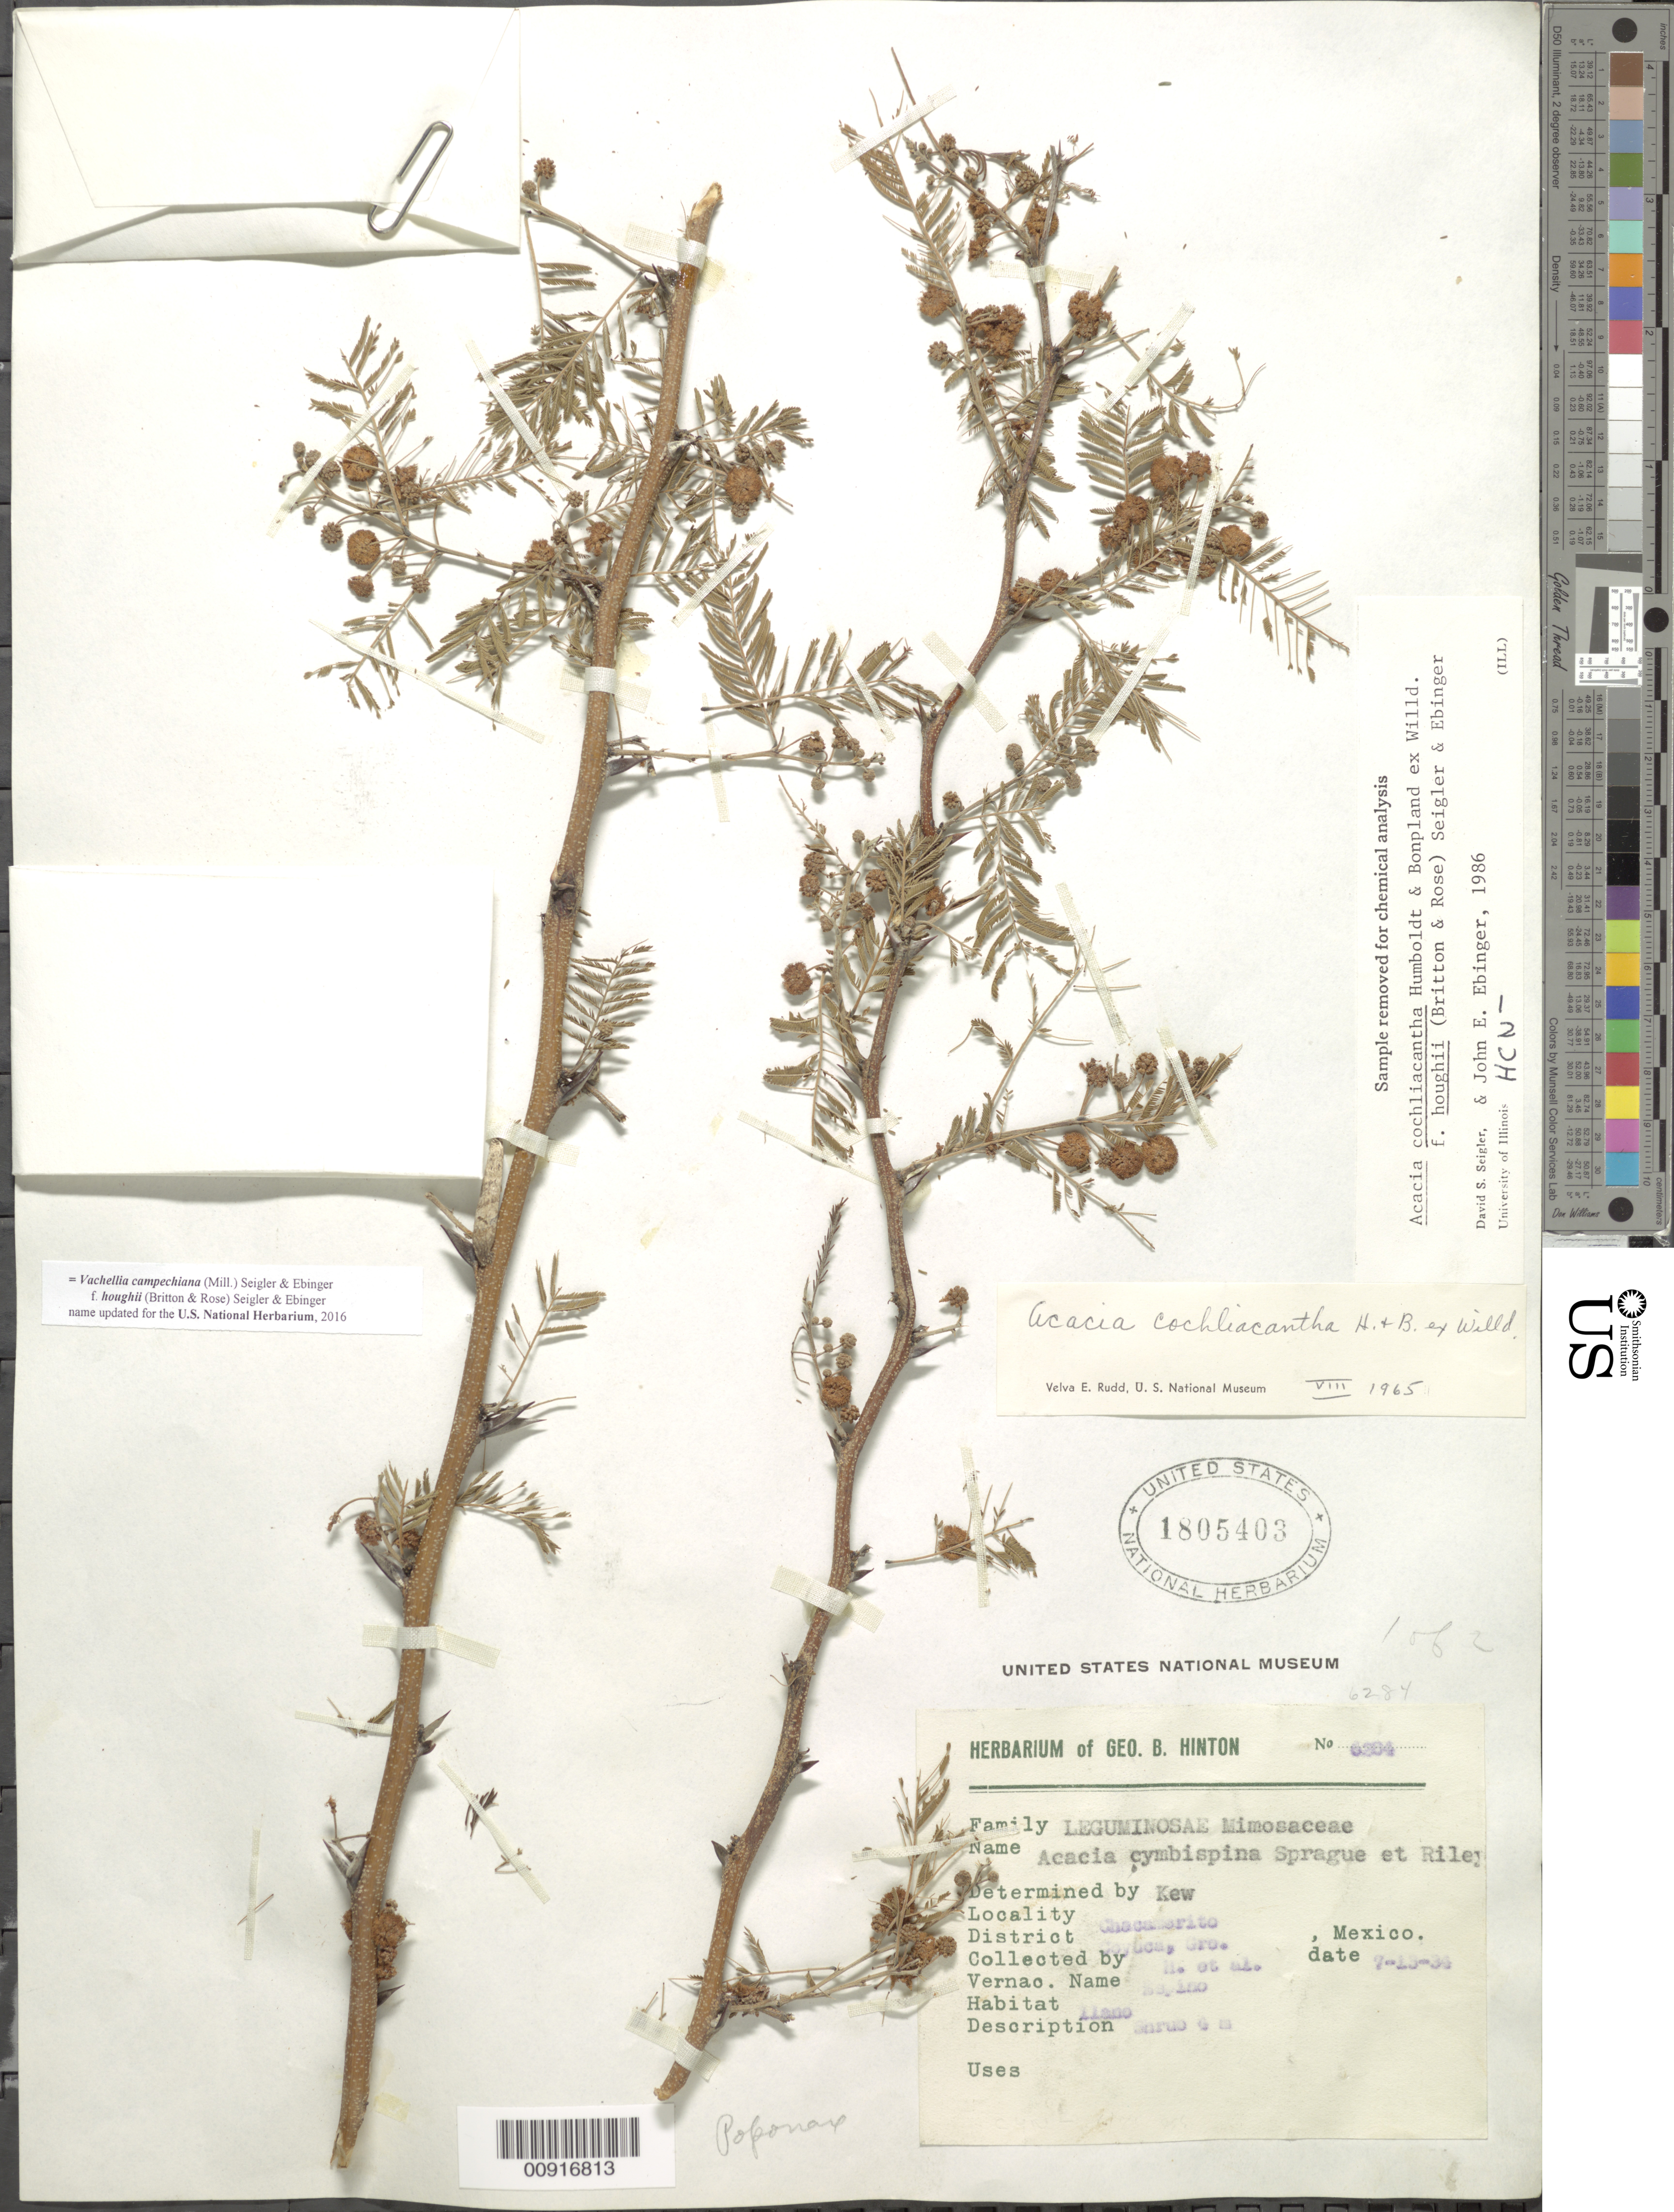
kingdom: Plantae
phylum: Tracheophyta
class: Magnoliopsida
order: Fabales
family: Fabaceae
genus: Vachellia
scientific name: Vachellia campechiana f. houghii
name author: (Britton & Rose) Seigler & Ebinger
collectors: G. B. Hinton & et al.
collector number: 6284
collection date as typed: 13 Jul 1934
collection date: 1934-07-13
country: Mexico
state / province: Guerrero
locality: Chacamerito, District Coyuca, Guerrero.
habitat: Llano.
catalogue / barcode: US 1805403